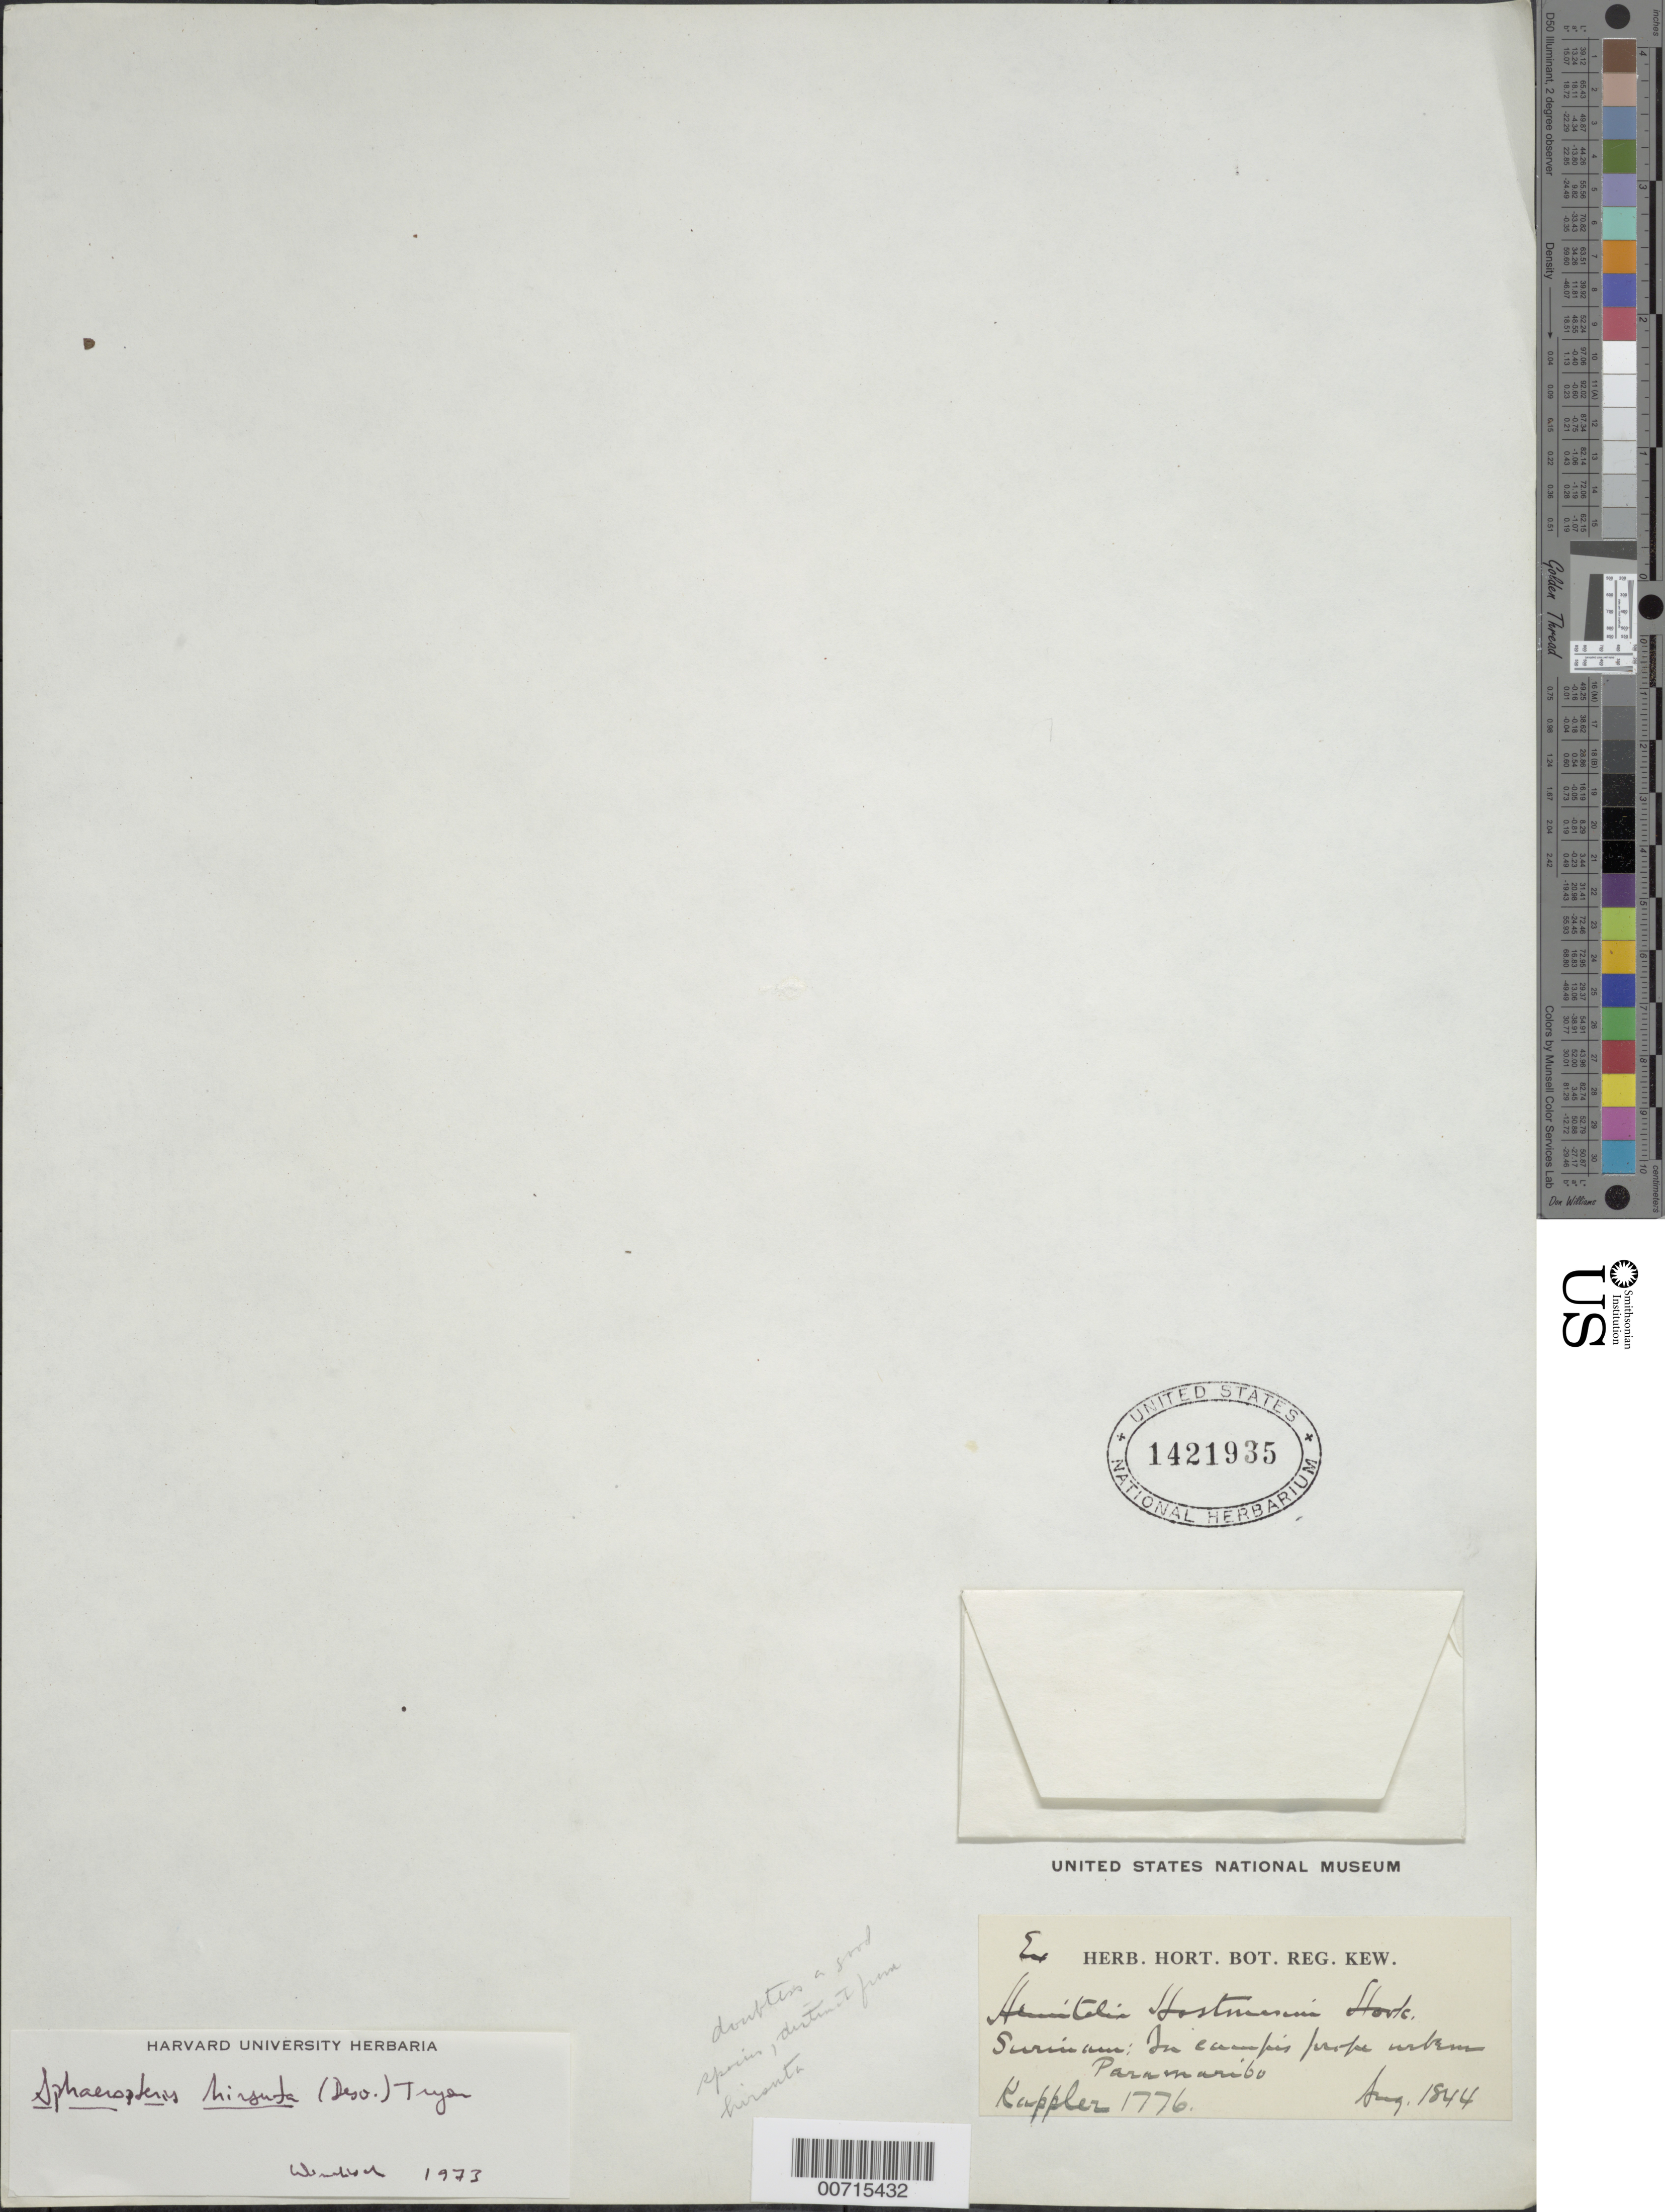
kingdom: Plantae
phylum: Tracheophyta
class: Polypodiopsida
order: Cyatheales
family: Cyatheaceae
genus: Cyathea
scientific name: Cyathea surinamensis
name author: (Miq.) Domin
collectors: A. Kappler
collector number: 1776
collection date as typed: August 1844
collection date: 1844-08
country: Suriname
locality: Paramaribo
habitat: Campis prope urban Paramaribo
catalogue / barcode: US 1421935